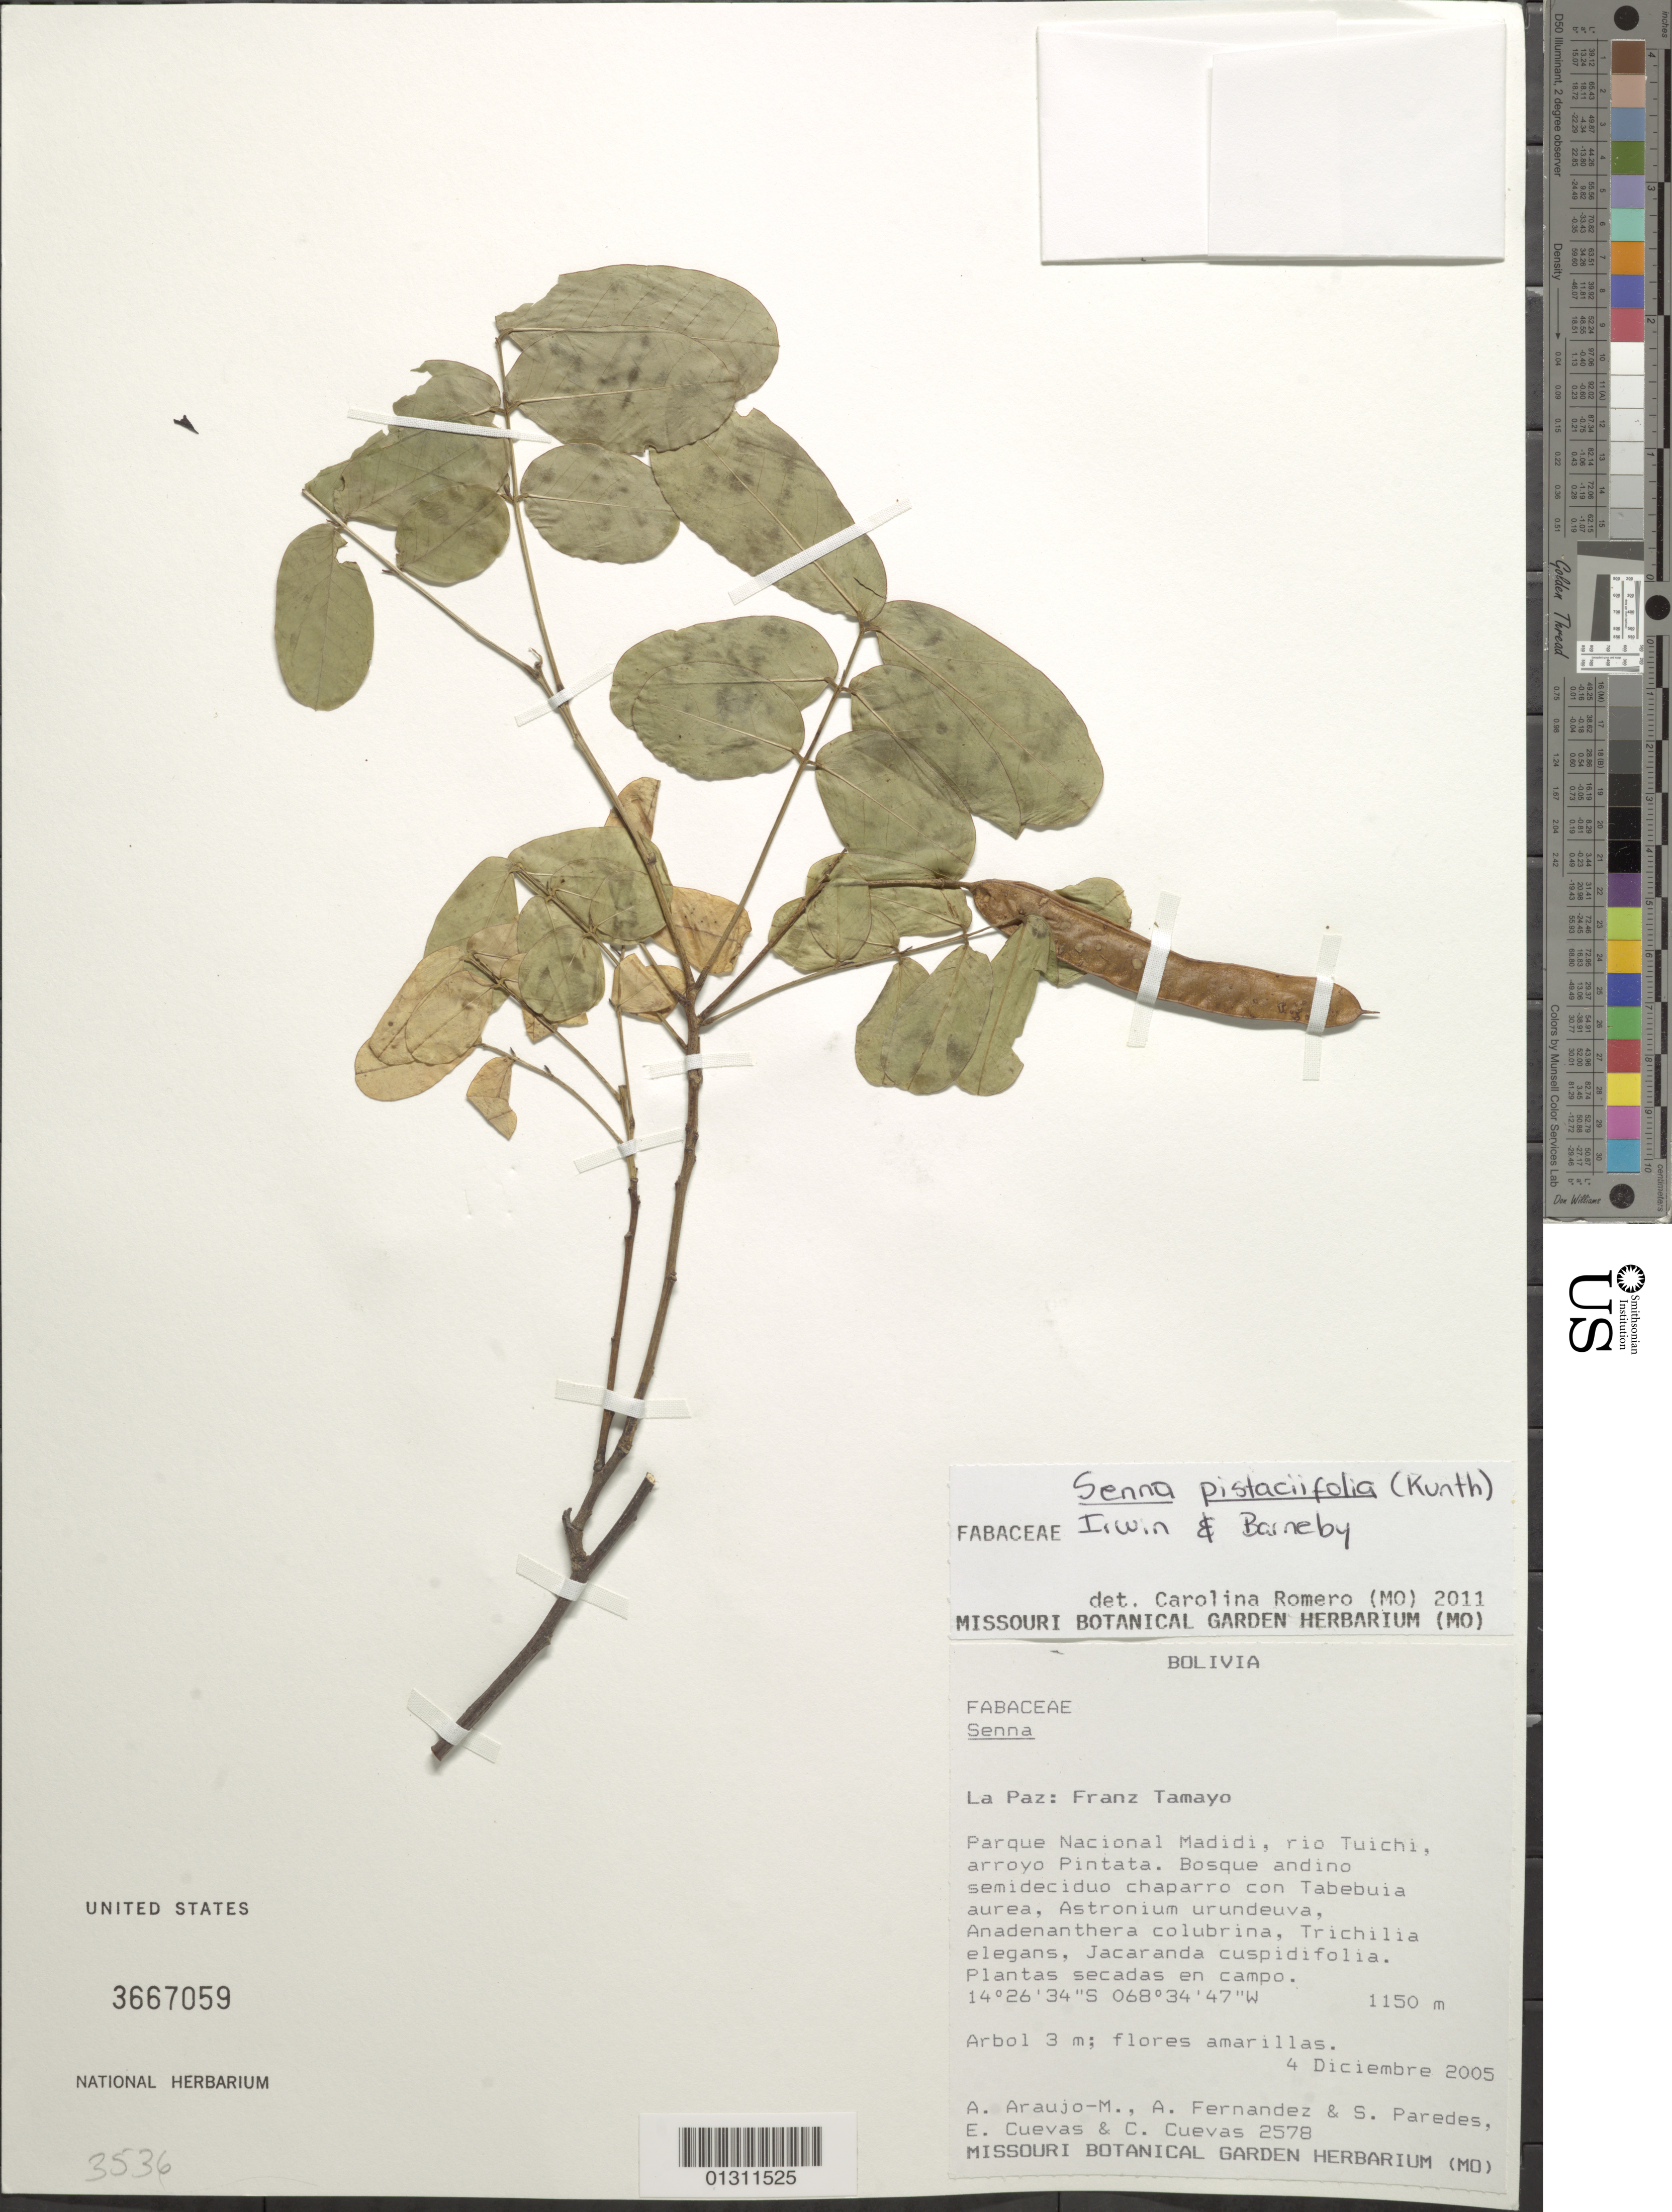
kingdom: Plantae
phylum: Tracheophyta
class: Magnoliopsida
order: Fabales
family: Fabaceae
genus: Senna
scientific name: Senna pistaciifolia var. pistaciifolia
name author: (Kunth) H.S. Irwin & Barneby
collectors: A. Araujo-M., A. Fernández, S. Paredes, E. Cuevas & C. Cuevas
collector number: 2578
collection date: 2005-12-04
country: Bolivia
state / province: La Páz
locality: Franz Tamayo. Parque Nacional Madidi, rio Tuichi, arroyo Pintata.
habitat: Bosque andino semideciduo chaparro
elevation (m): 1150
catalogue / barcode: US 3667059